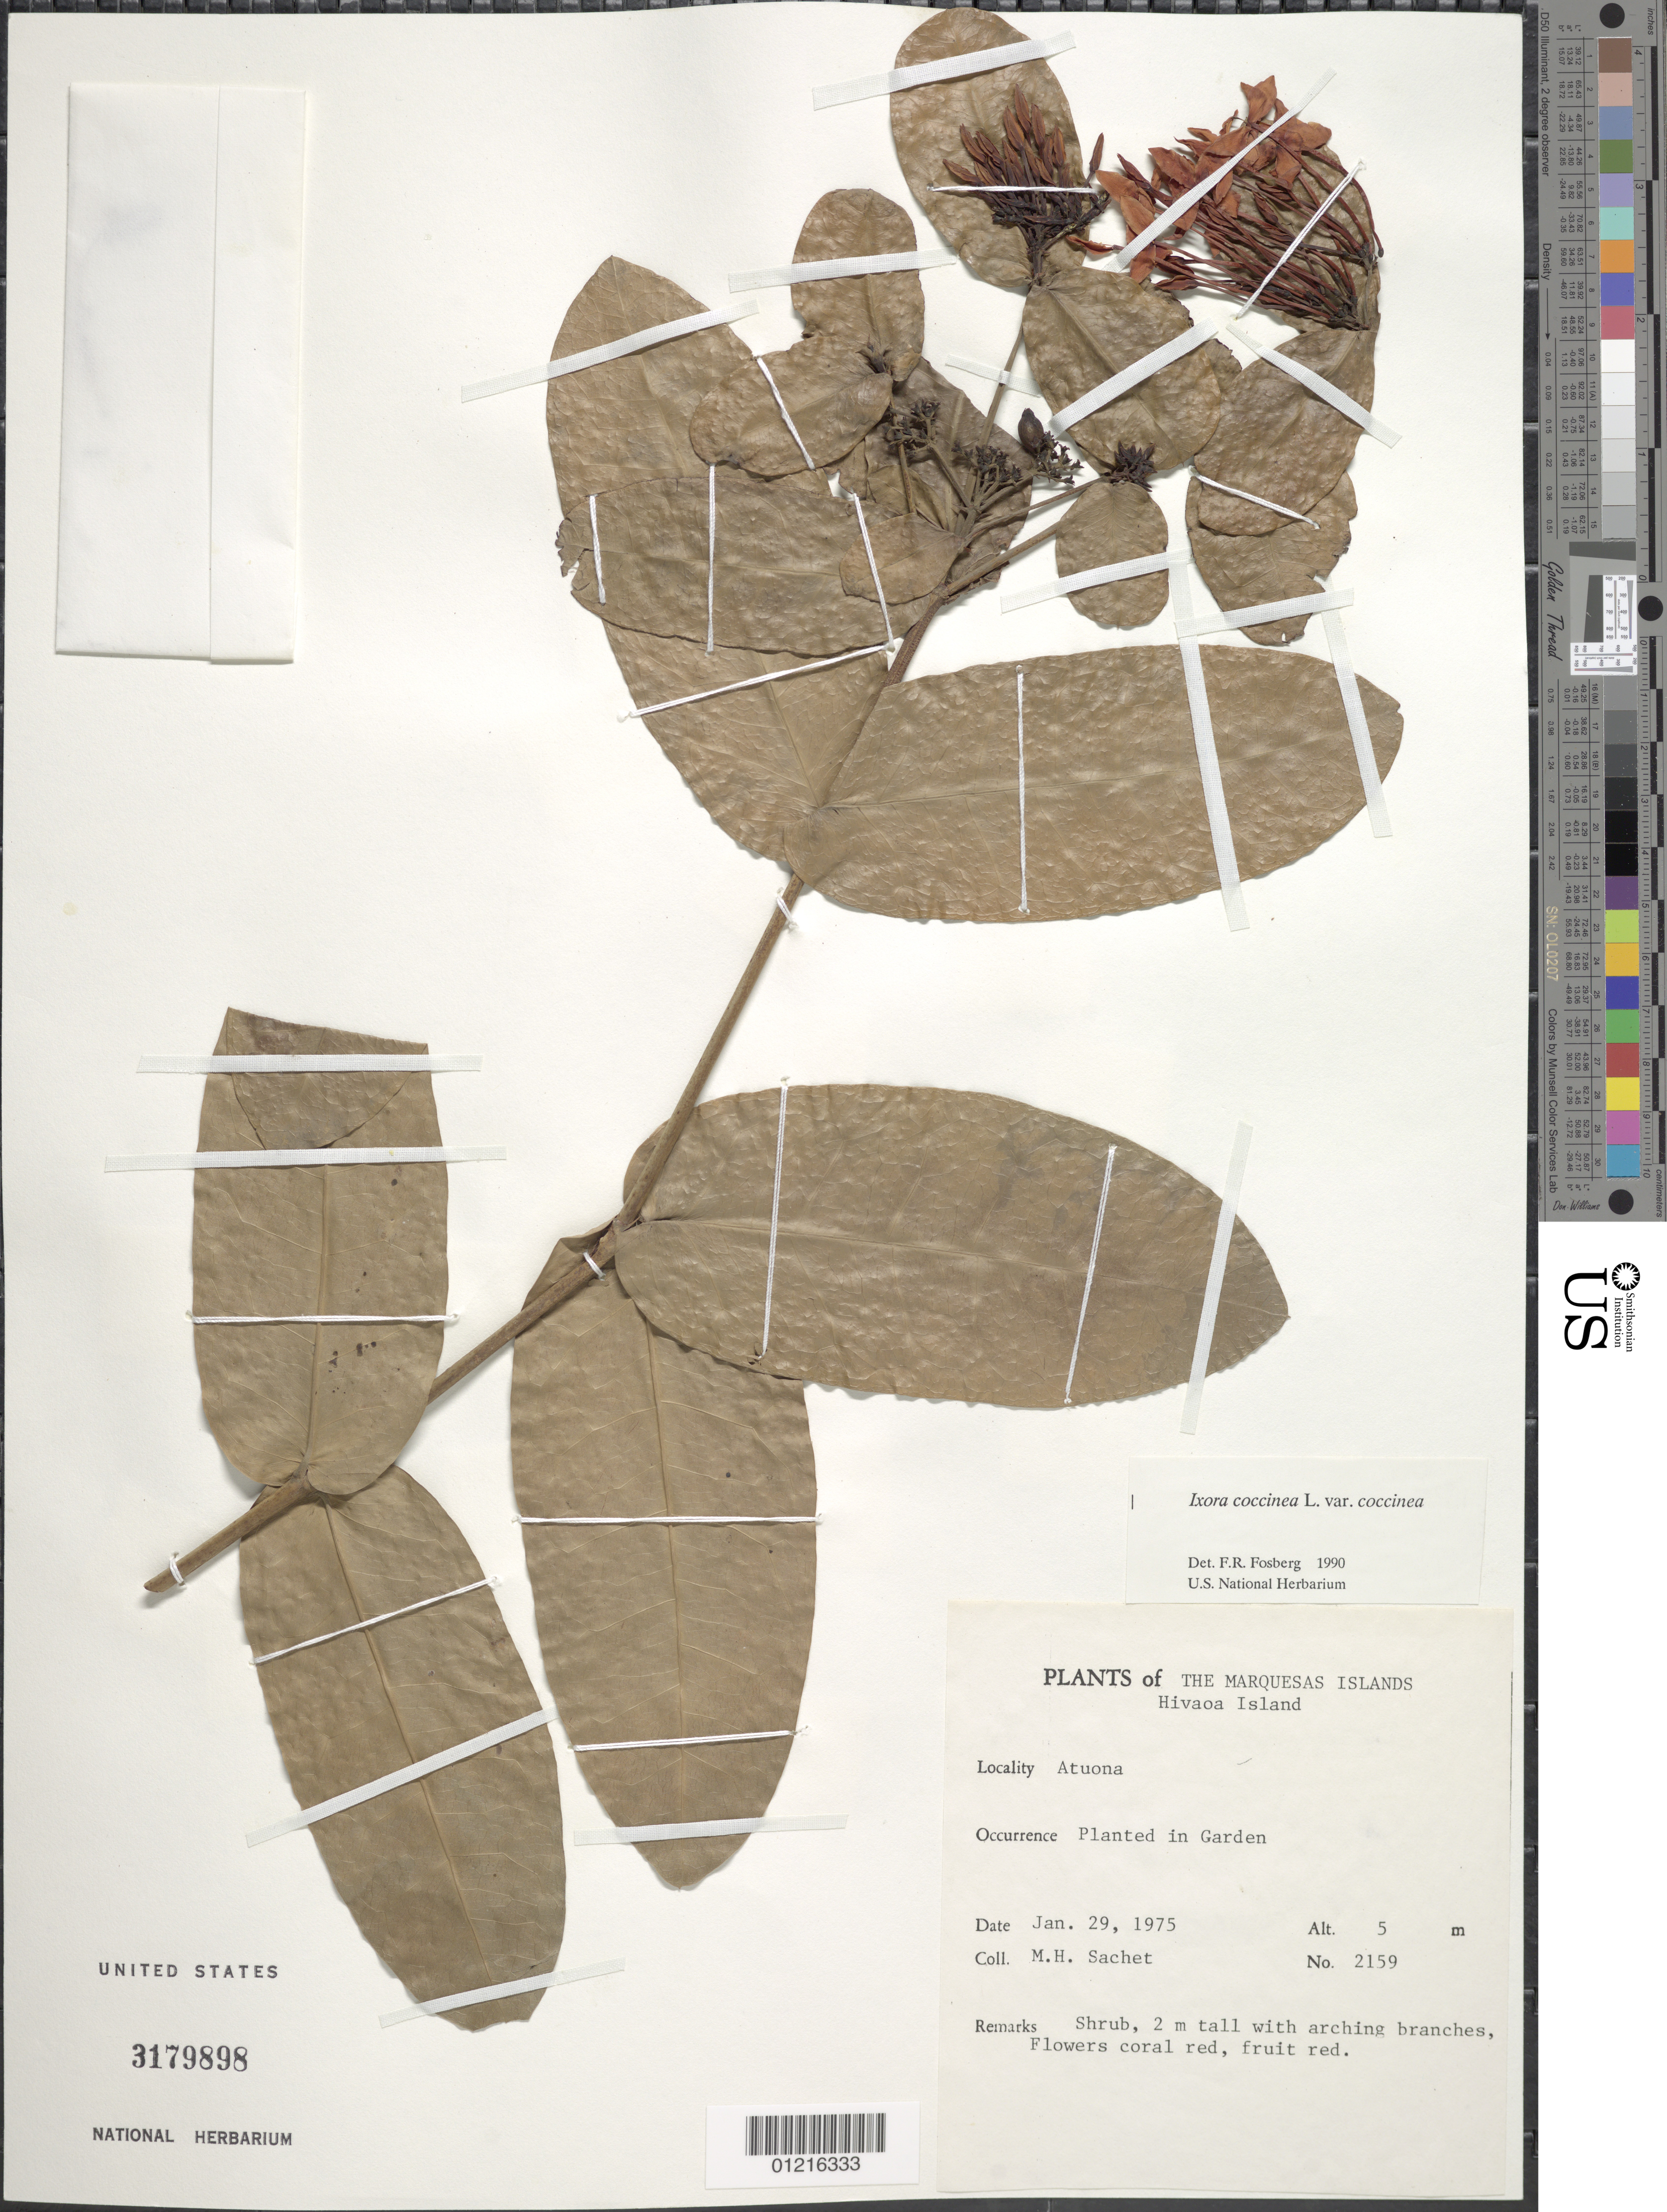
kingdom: Plantae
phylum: Tracheophyta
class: Magnoliopsida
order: Gentianales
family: Rubiaceae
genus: Ixora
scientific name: Ixora coccinea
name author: L.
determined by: Wagner, W. L., (BOT), Smithsonian Institution - National Museum of Natural History (UNITED STATES)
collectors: M.-H. Sachet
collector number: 2159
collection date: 1975-01-29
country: French Polynesia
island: Hiva Oa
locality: Atuona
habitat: Planted in Garden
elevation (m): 5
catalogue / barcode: US 3179898